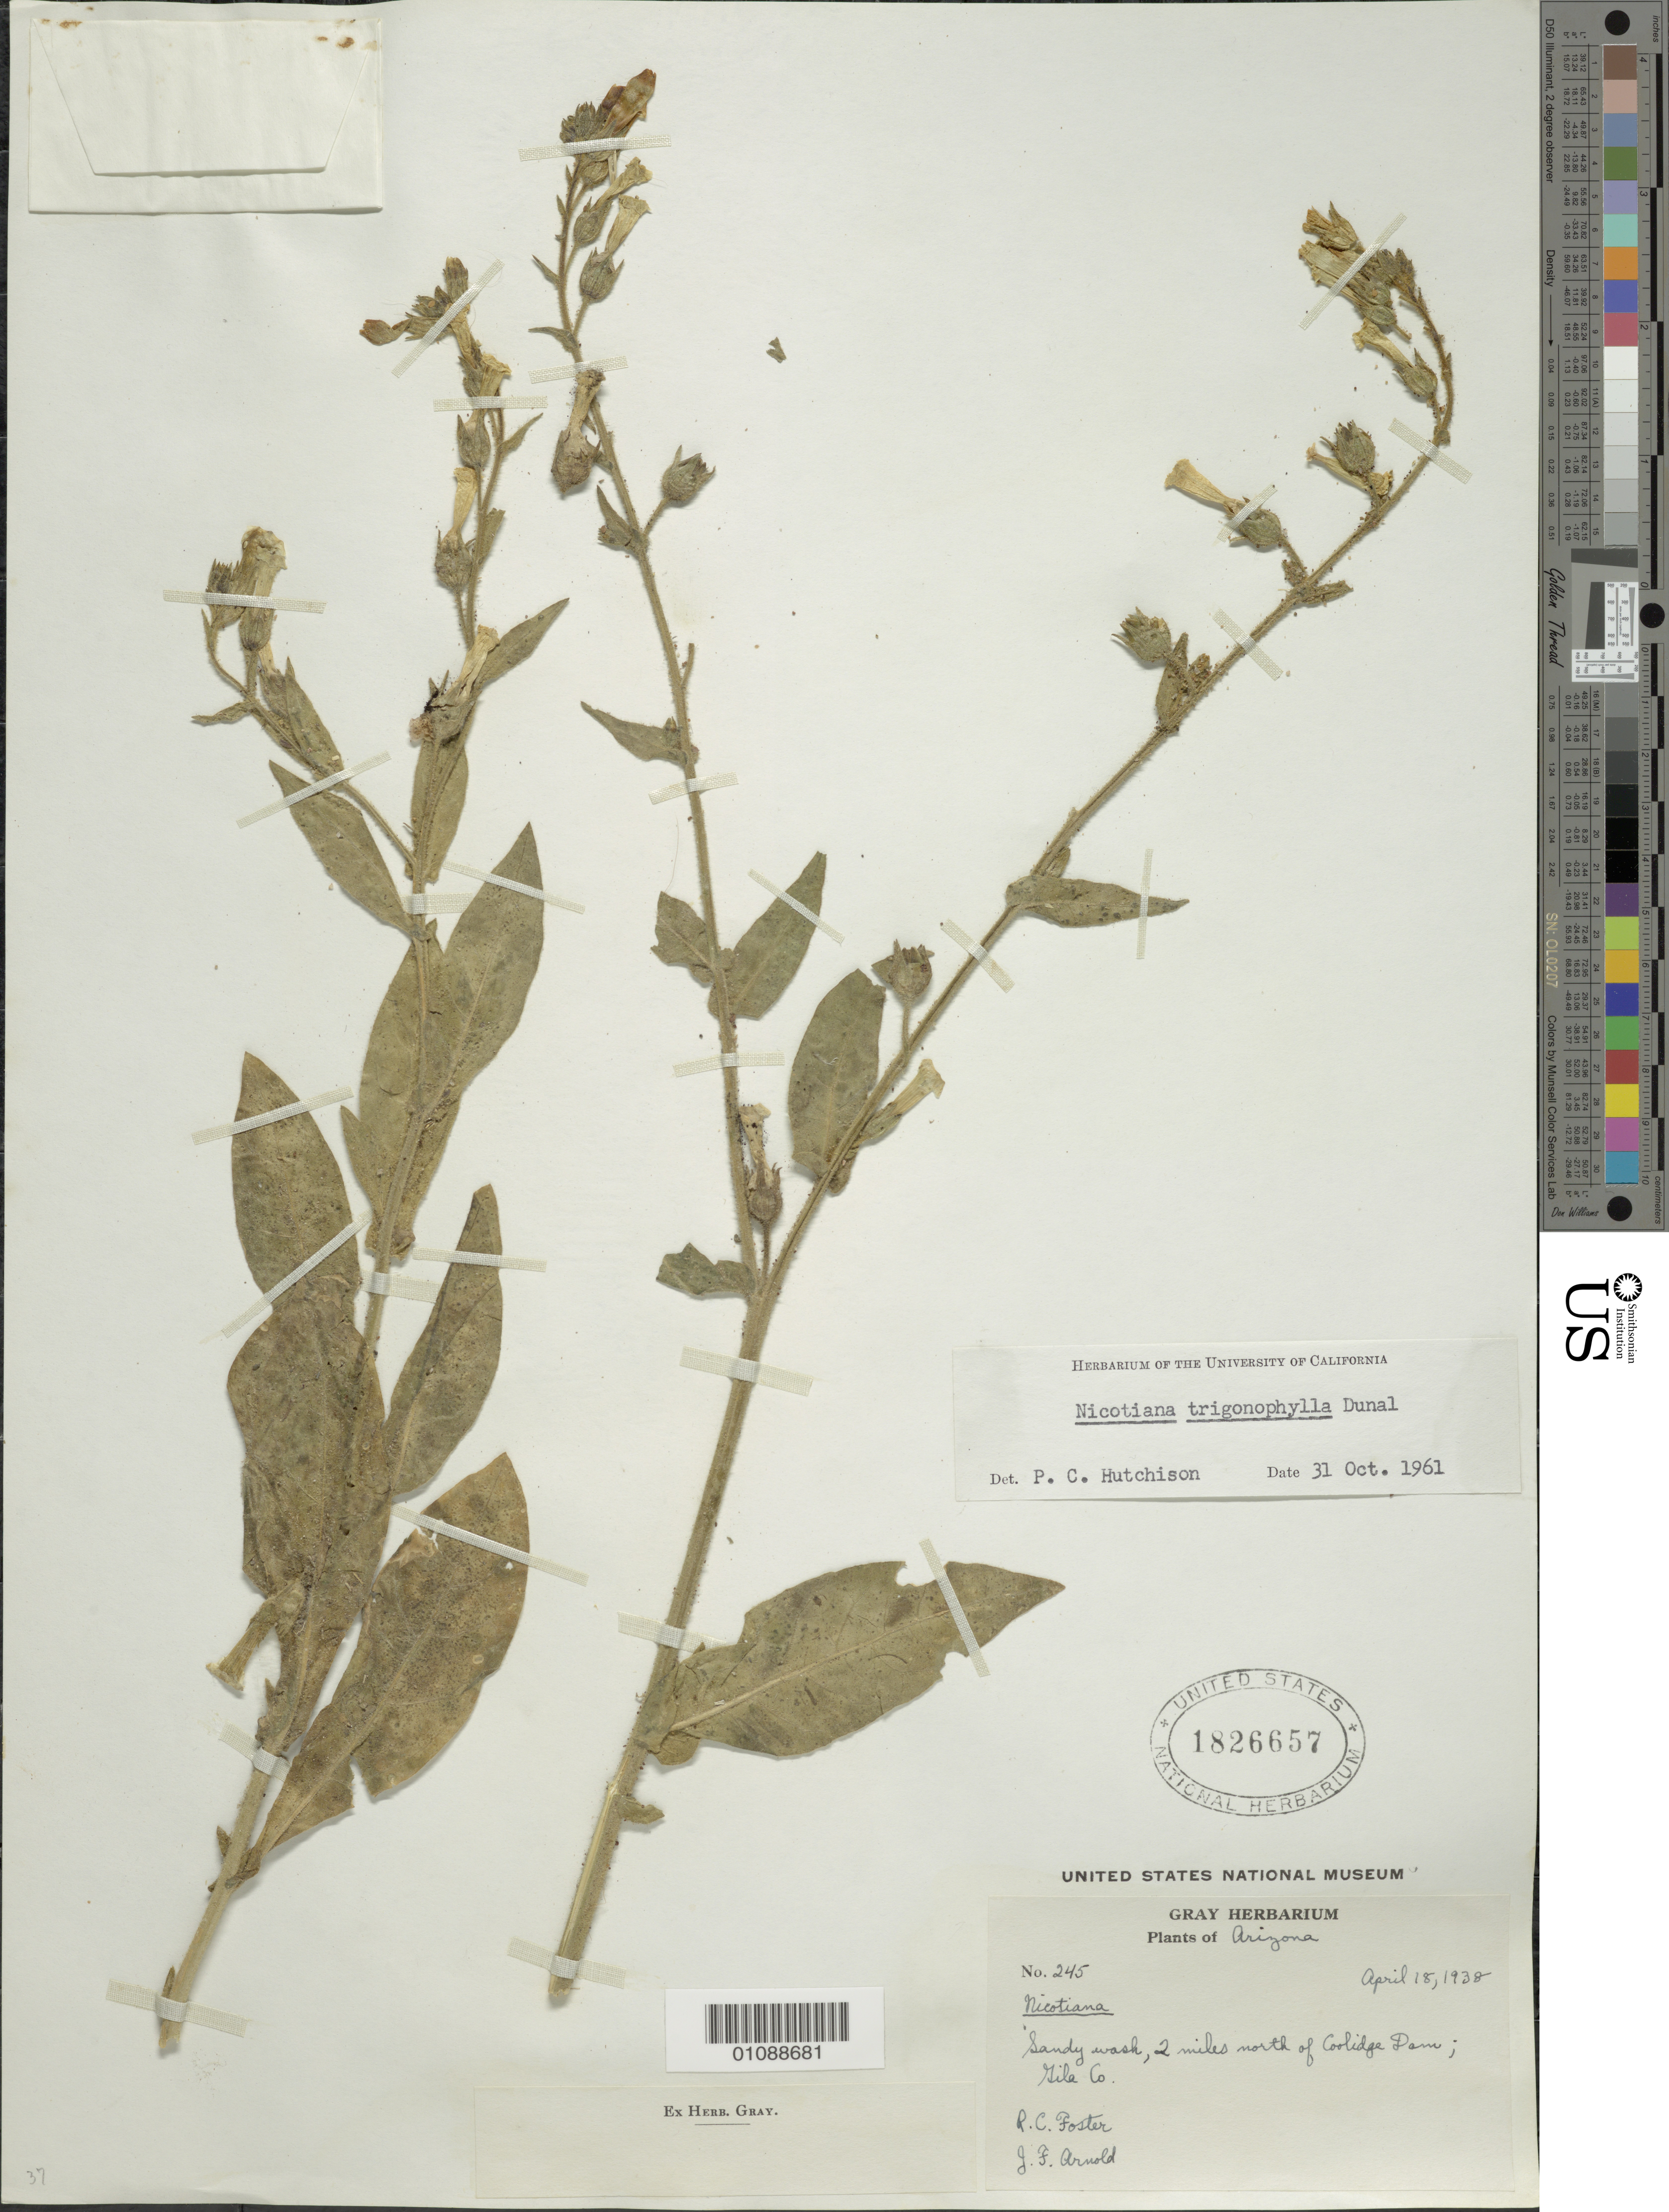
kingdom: Plantae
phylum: Tracheophyta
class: Magnoliopsida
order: Solanales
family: Solanaceae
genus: Nicotiana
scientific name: Nicotiana trigonophylla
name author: Dunal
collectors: R. C. Foster & J. F. Arnold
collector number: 245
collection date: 1938-04-18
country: United States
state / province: Arizona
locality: Sandy wash, 2 miles north of Coolidge Dam; Gila Co.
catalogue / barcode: US 1826657